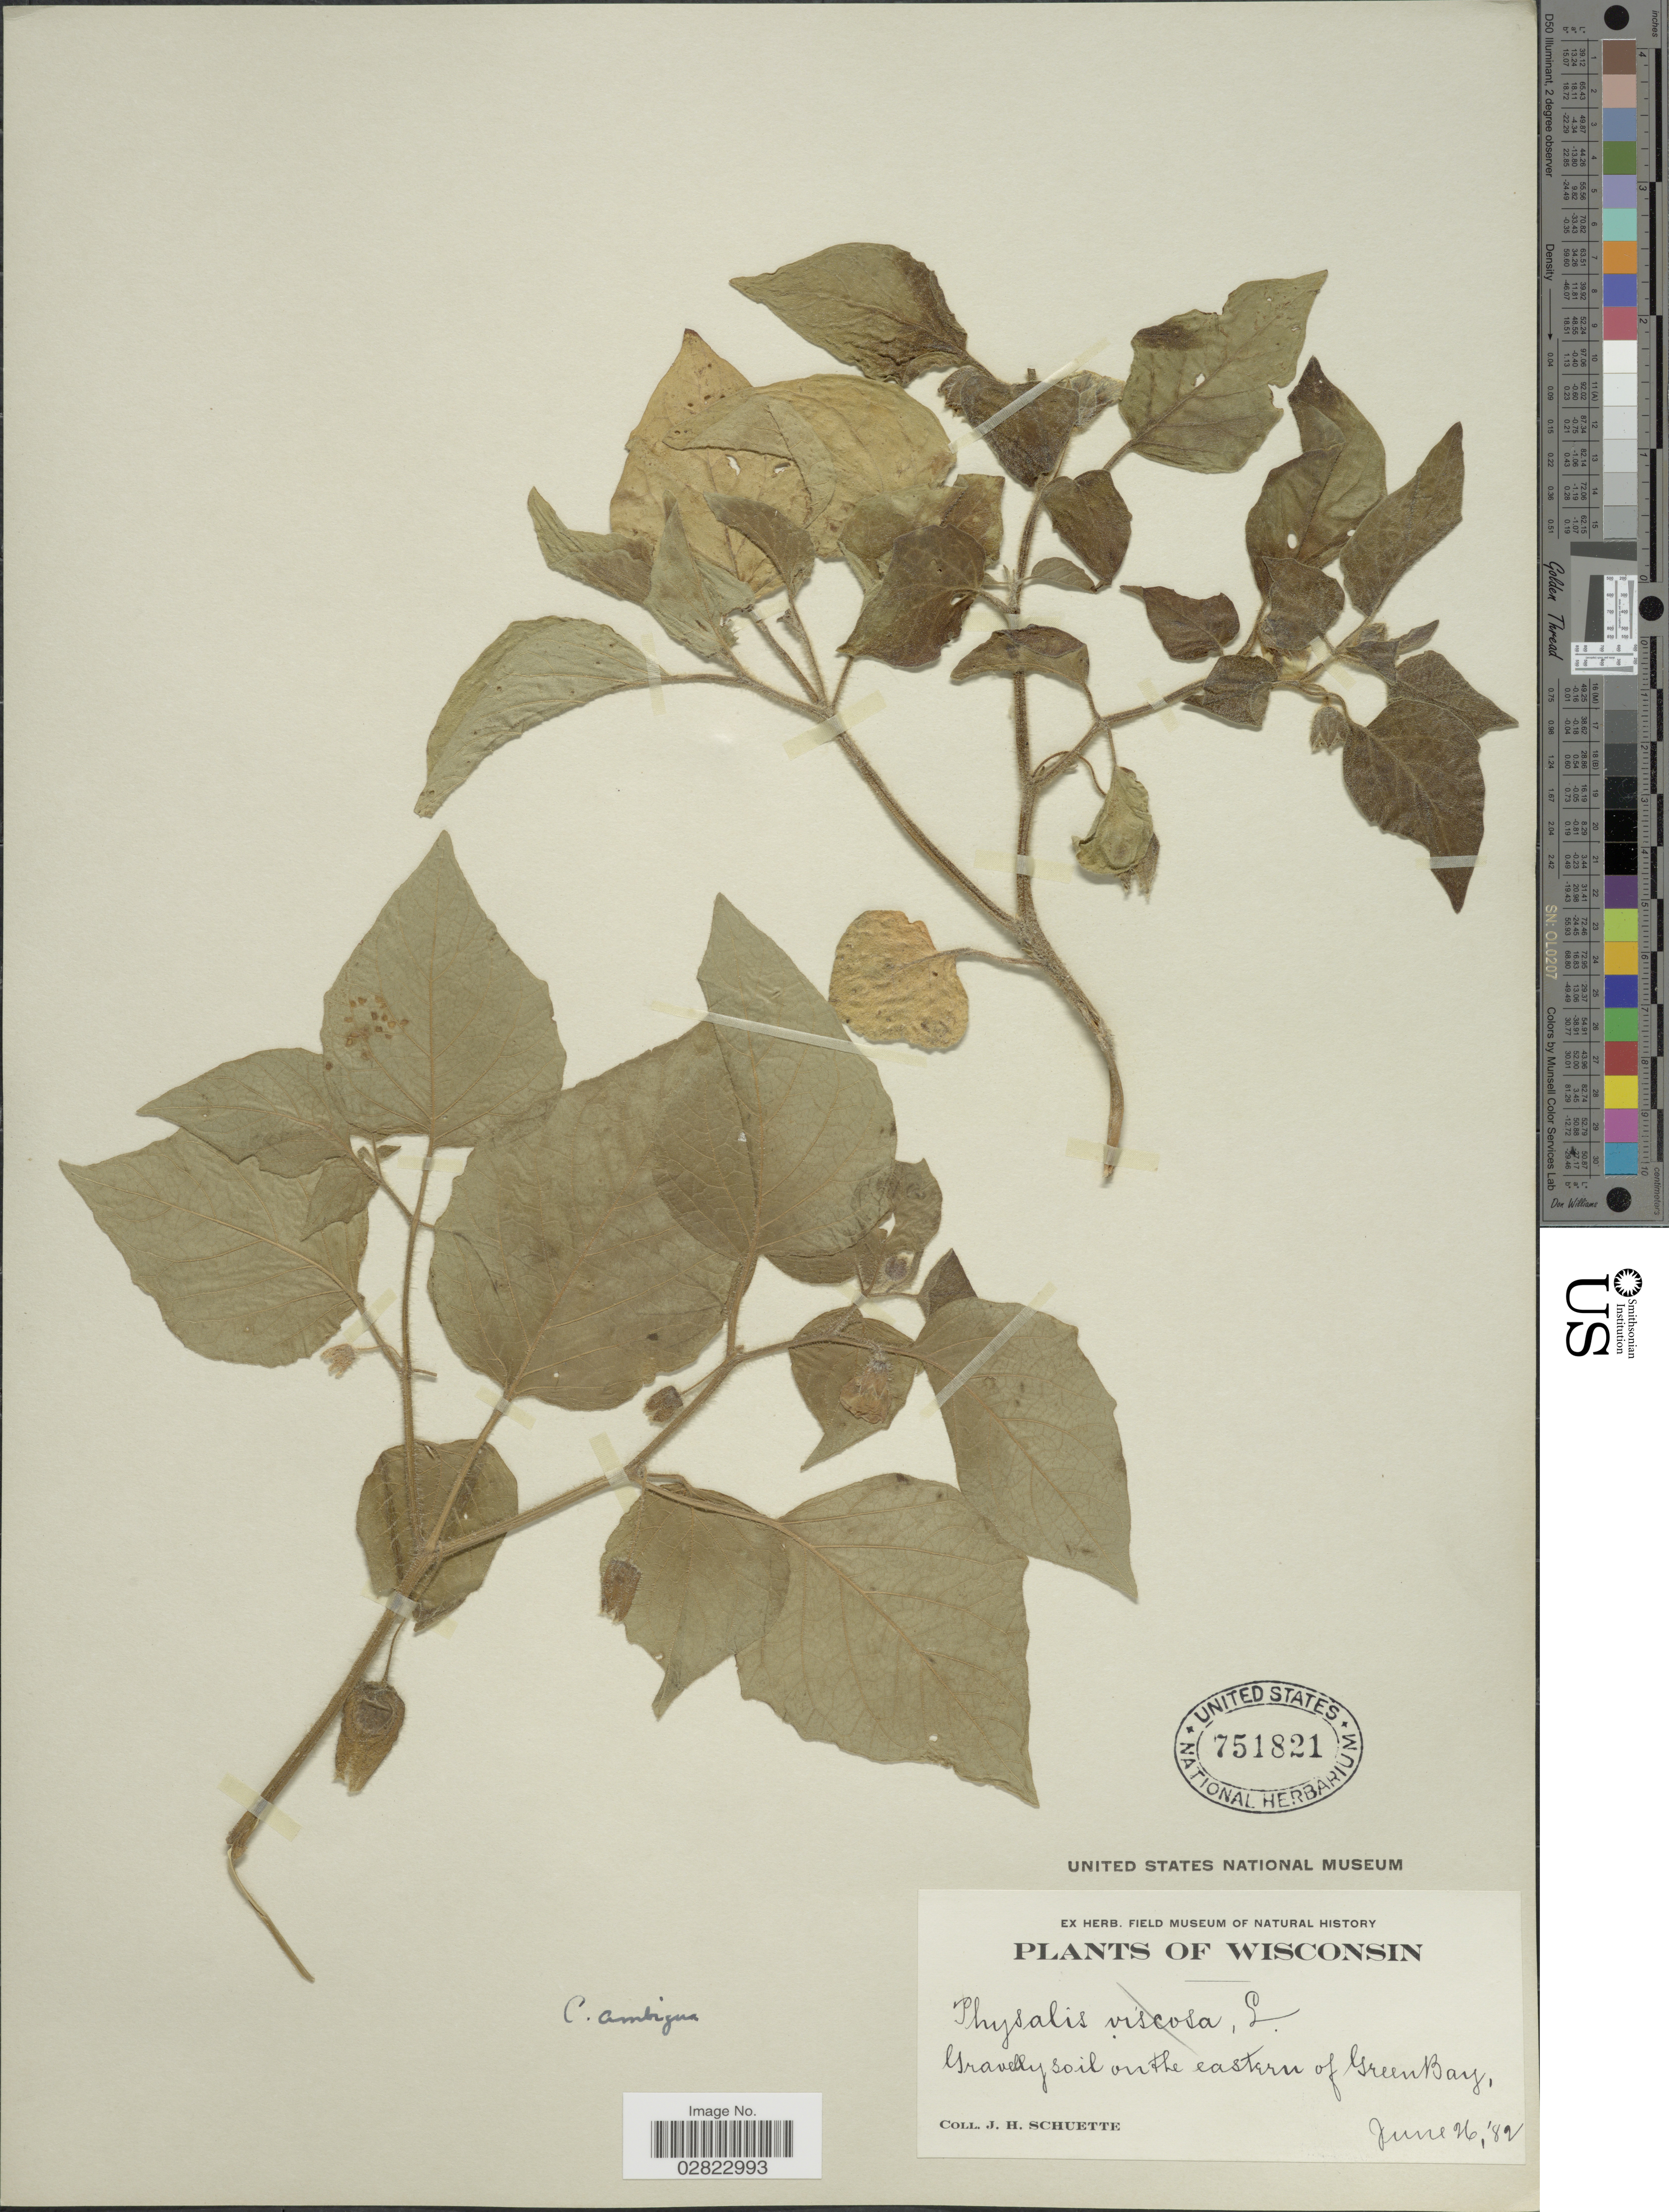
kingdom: Plantae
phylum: Tracheophyta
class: Magnoliopsida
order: Solanales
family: Solanaceae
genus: Physalis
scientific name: Physalis ambigua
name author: (A. Gray) Britton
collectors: J. H. Schuette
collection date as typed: Transcribed d/m/y: 26/6/82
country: United States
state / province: Wisconsin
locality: Gravelly soil on the eastern of Green Bay.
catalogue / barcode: US 751821